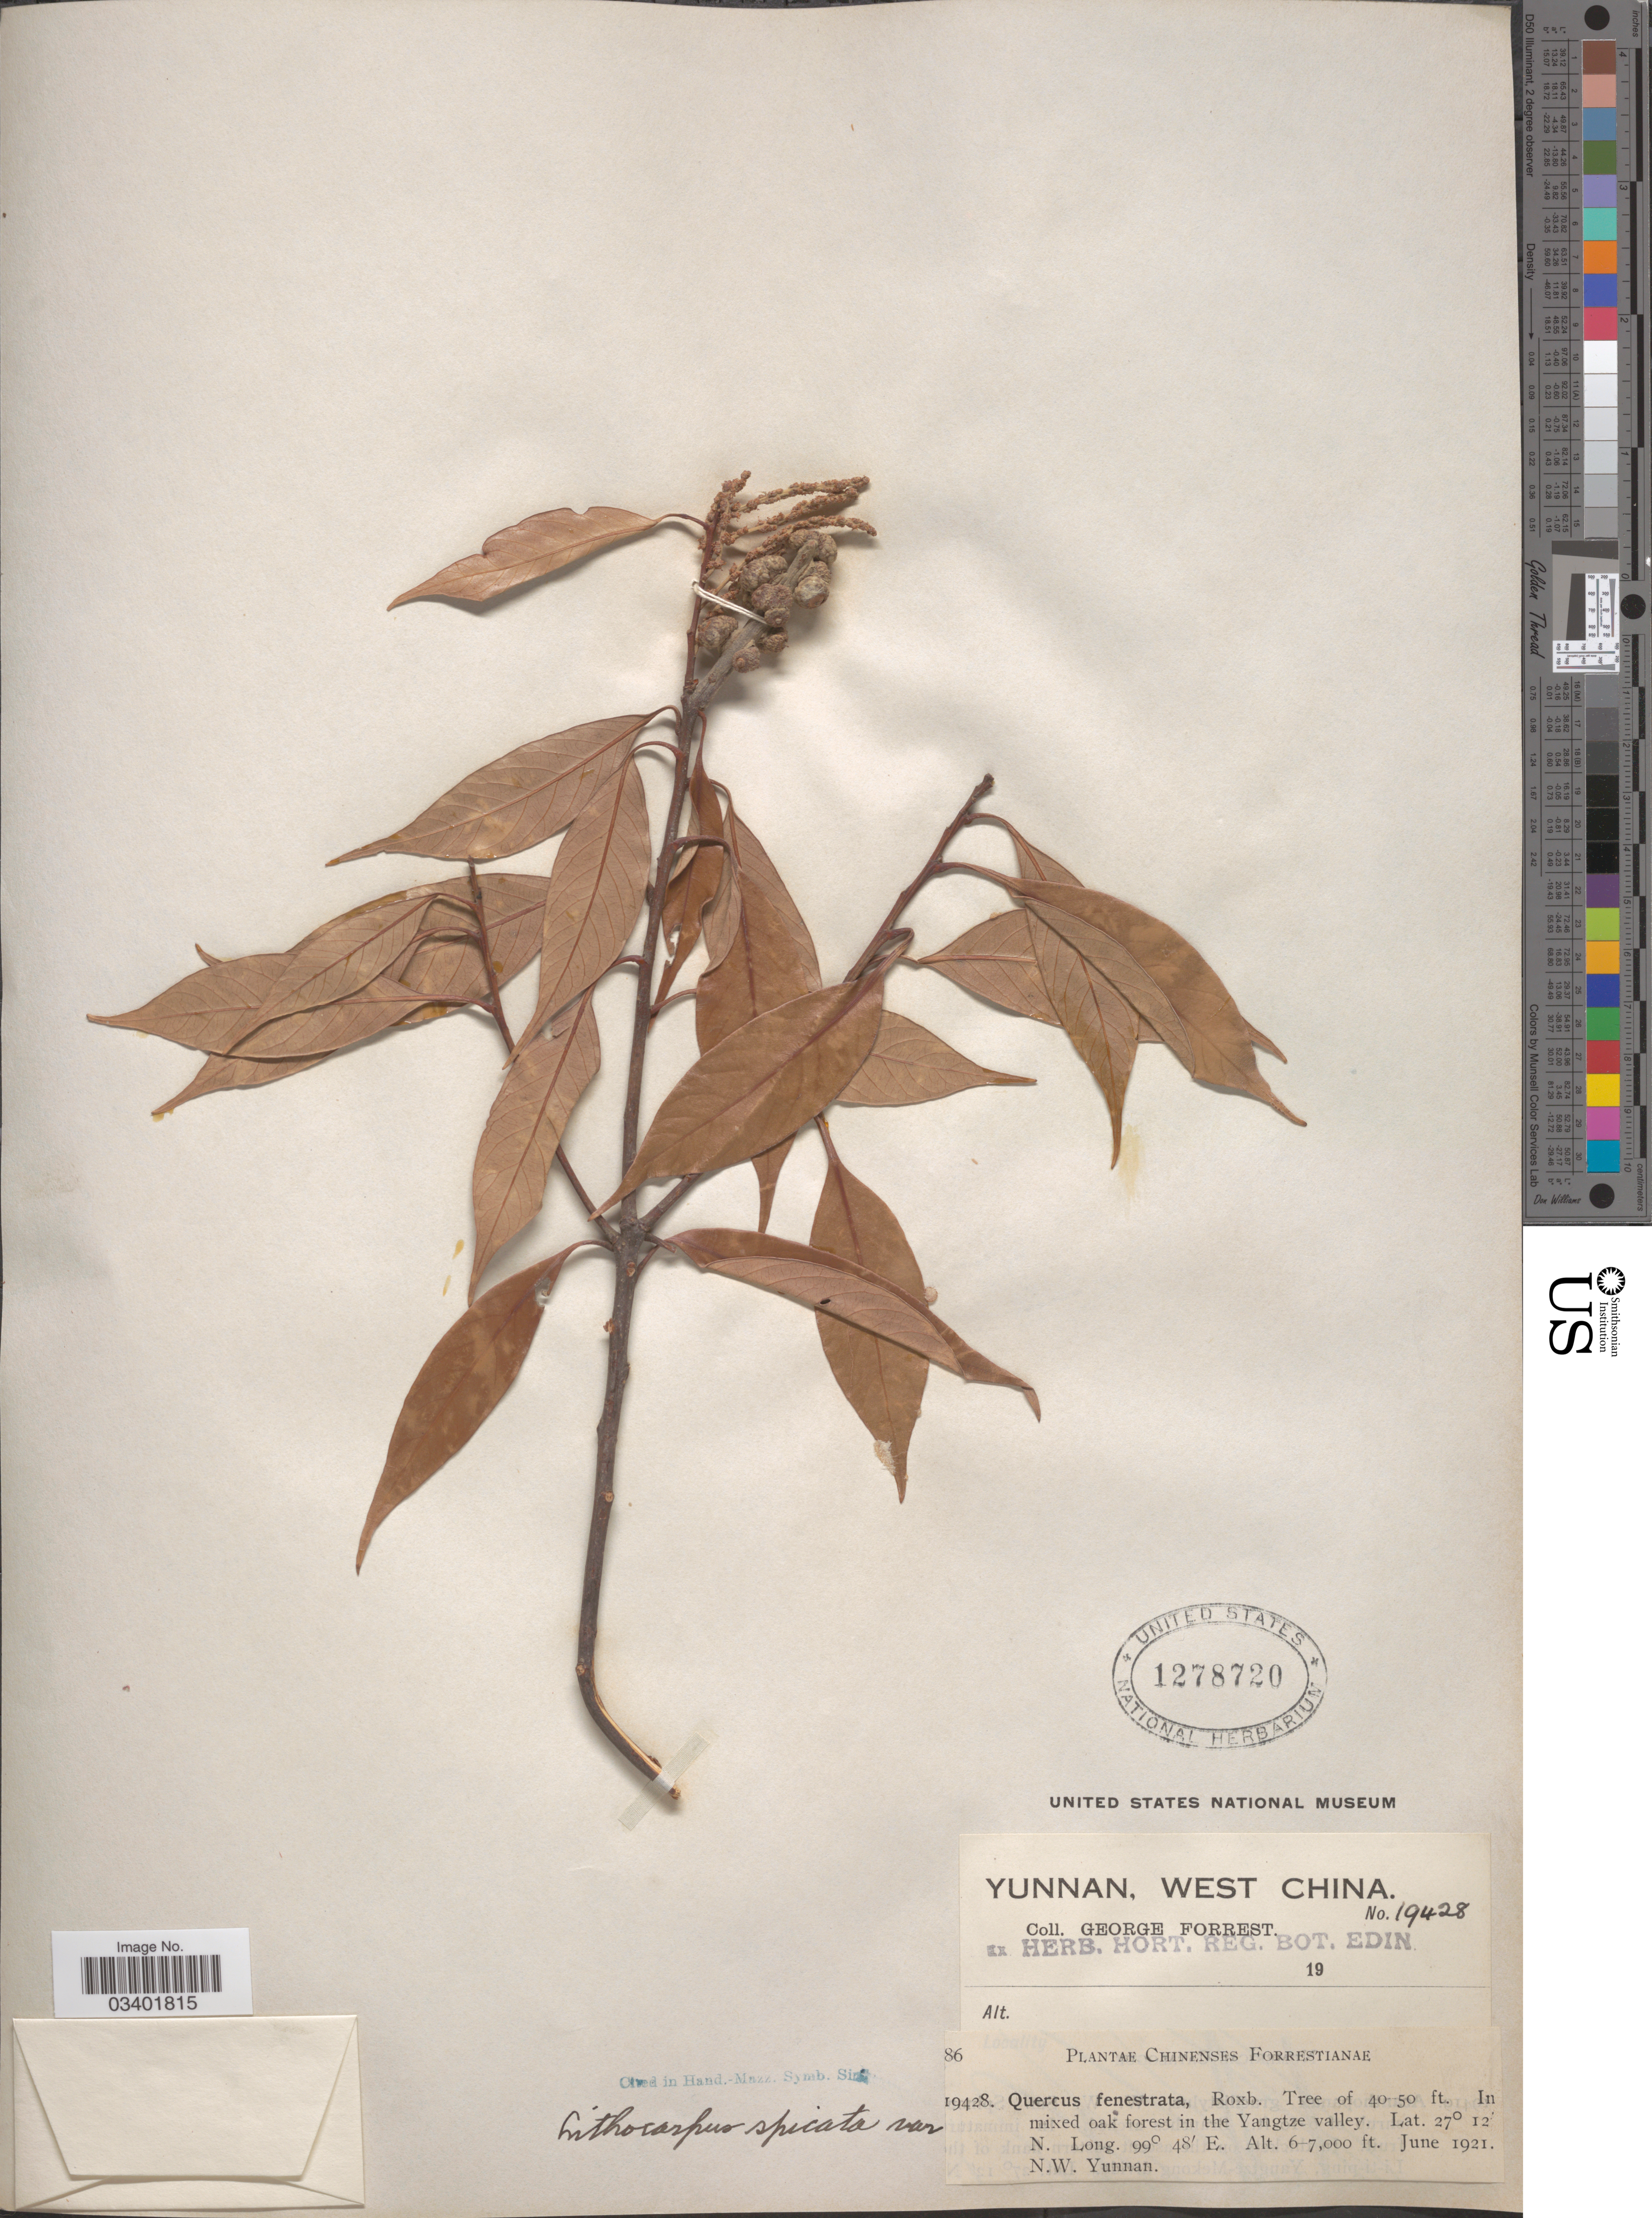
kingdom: Plantae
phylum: Tracheophyta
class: Magnoliopsida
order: Fagales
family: Fagaceae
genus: Lithocarpus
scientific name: Lithocarpus elegans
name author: (Blume) Hatus. ex Soepadmo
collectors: G. Forrest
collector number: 19428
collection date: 1921-06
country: China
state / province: Yunnan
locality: West China, In mixed oak forest in the Yangtze valley. N.W. Yunnan.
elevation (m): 1829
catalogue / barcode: US 1278720